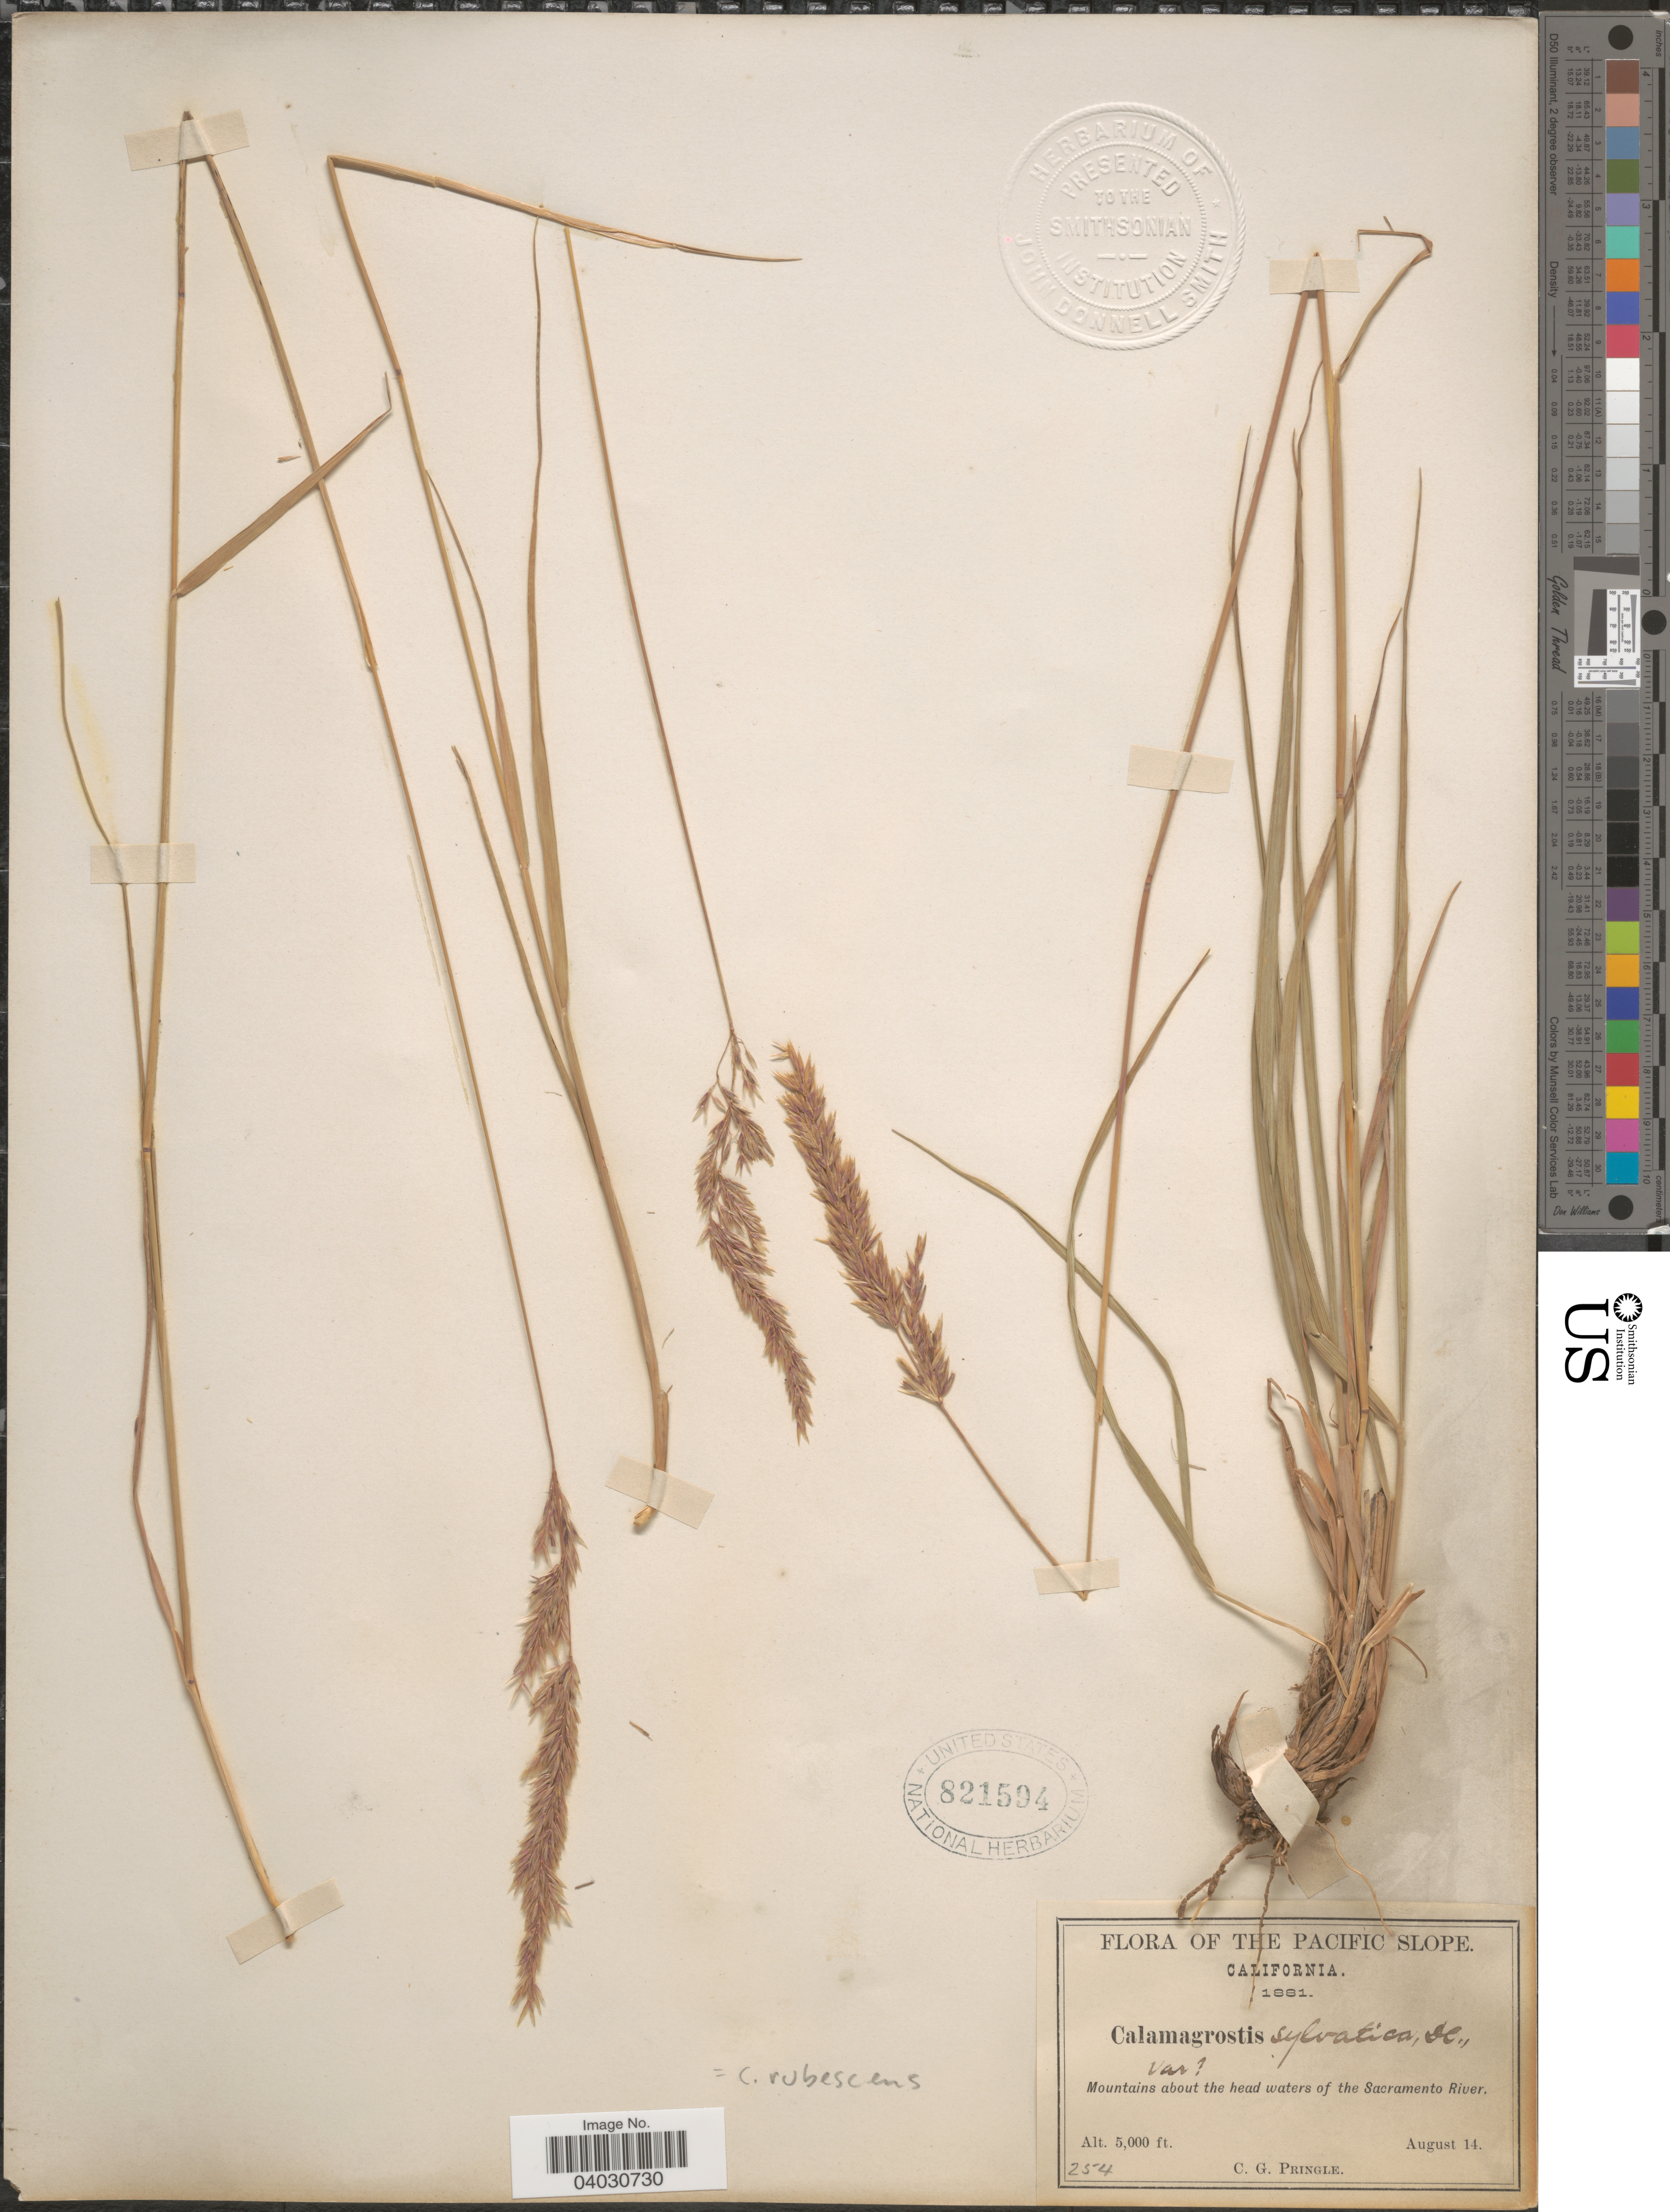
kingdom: Plantae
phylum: Tracheophyta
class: Liliopsida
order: Poales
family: Poaceae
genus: Calamagrostis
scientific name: Calamagrostis rubescens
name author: Buckley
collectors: C. G. Pringle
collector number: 254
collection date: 1881-08-14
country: United States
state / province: California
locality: The Pacific Slope. Mountains about the head waters of the Sacramento River.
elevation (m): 1524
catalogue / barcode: US 821594